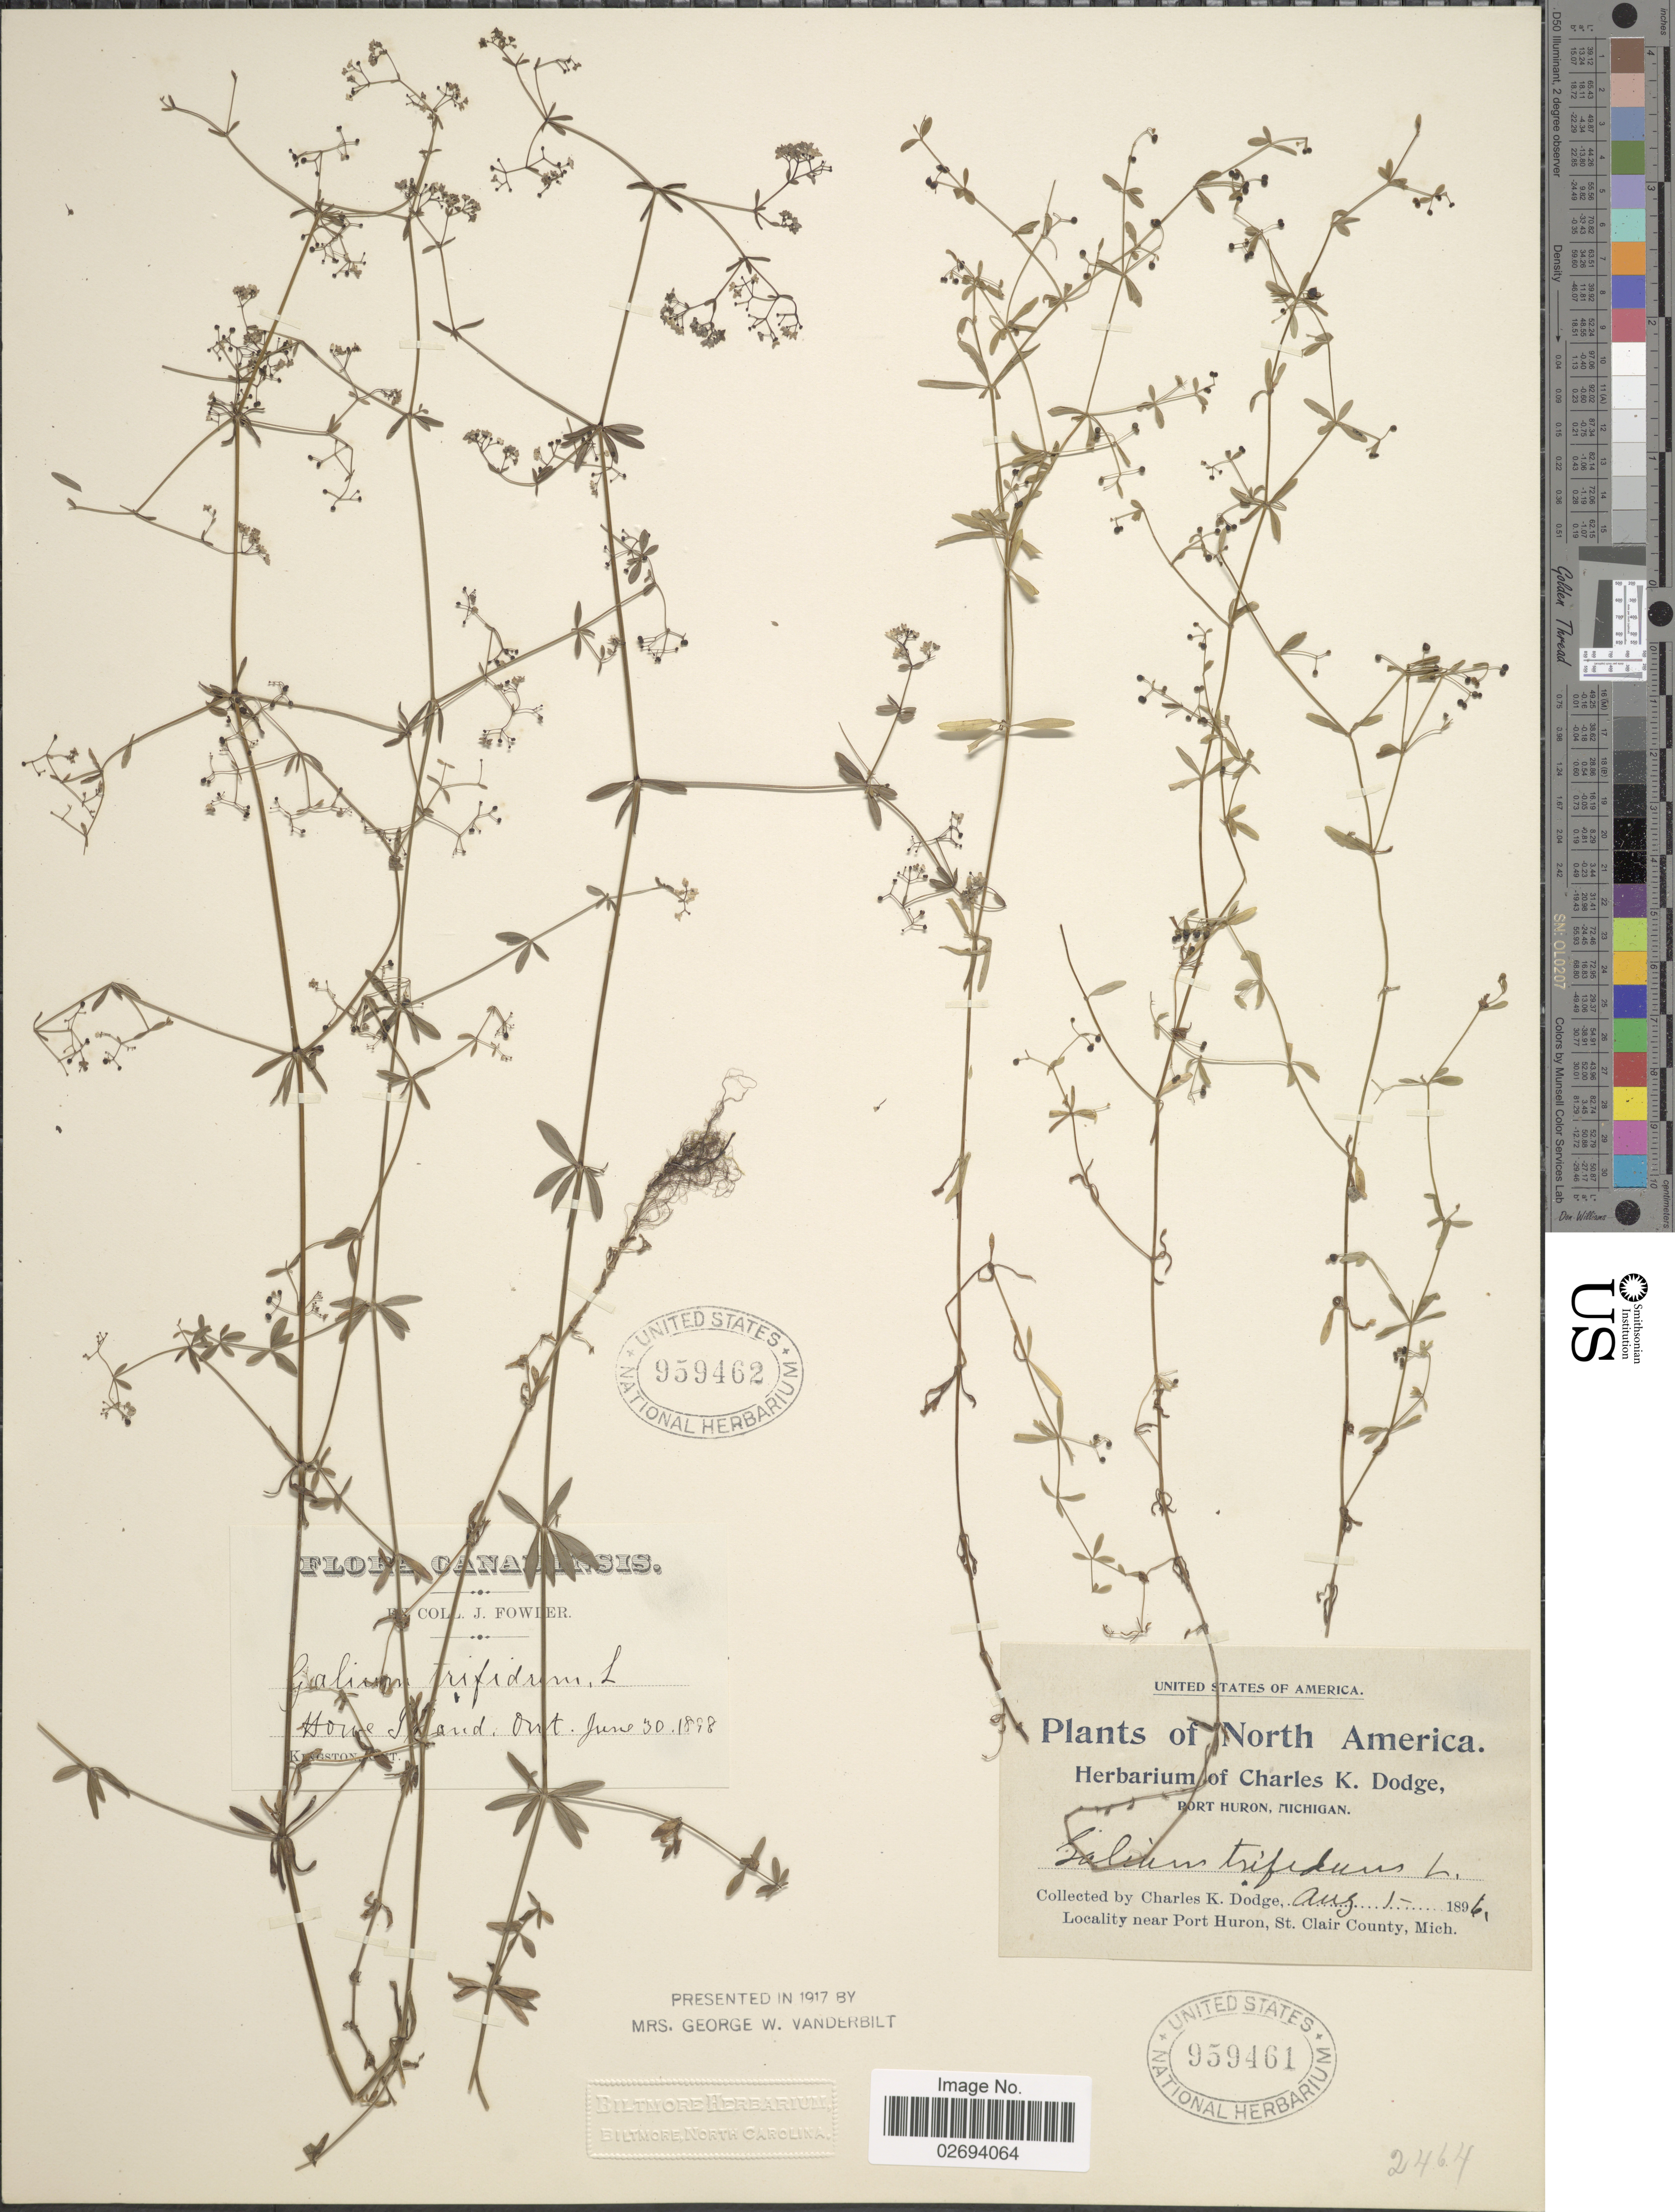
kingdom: Plantae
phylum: Tracheophyta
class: Magnoliopsida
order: Gentianales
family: Rubiaceae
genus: Galium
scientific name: Galium trifidum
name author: L.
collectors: J. P. Fowler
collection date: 1898-06-30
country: Canada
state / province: Ontario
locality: Howe Island, Kingston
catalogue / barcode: US 959462-2